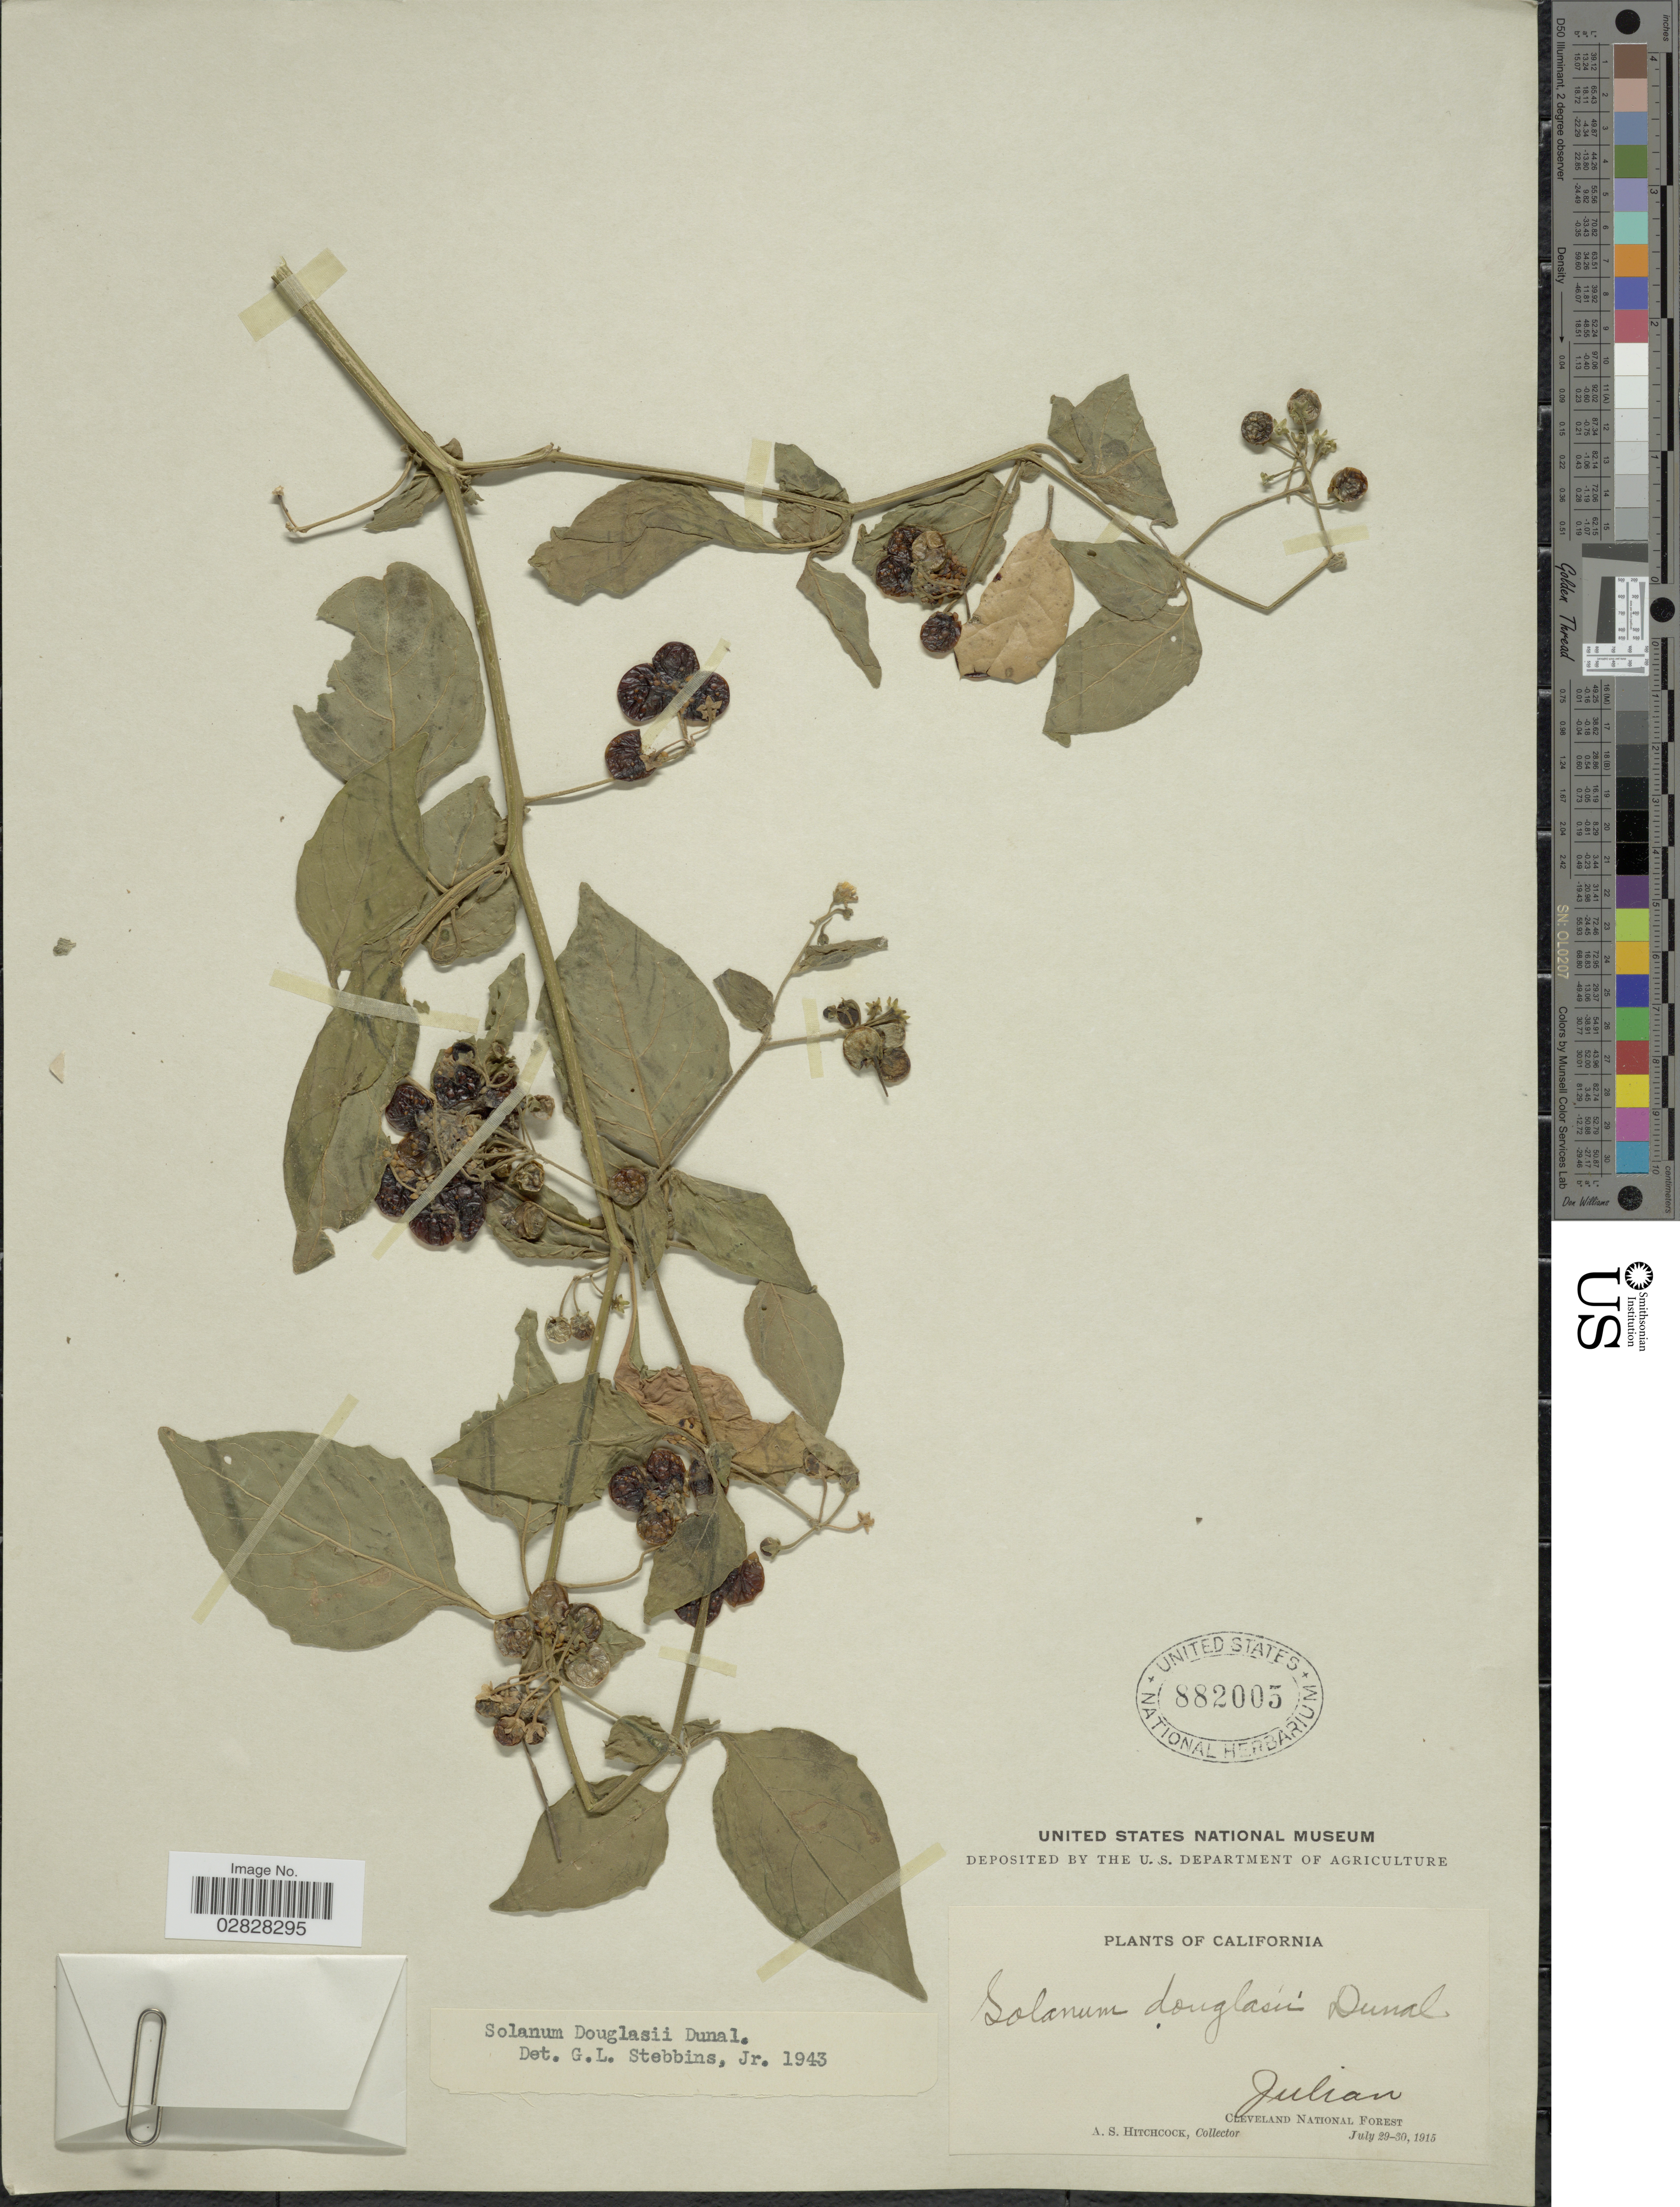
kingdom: Plantae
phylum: Tracheophyta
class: Magnoliopsida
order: Solanales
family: Solanaceae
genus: Solanum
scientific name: Solanum douglasii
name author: Dunal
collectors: A. S. Hitchcock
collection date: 1915-07-29/1915-09-30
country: United States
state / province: California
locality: Julian. Cleveland National Forest.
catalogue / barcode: US 882005